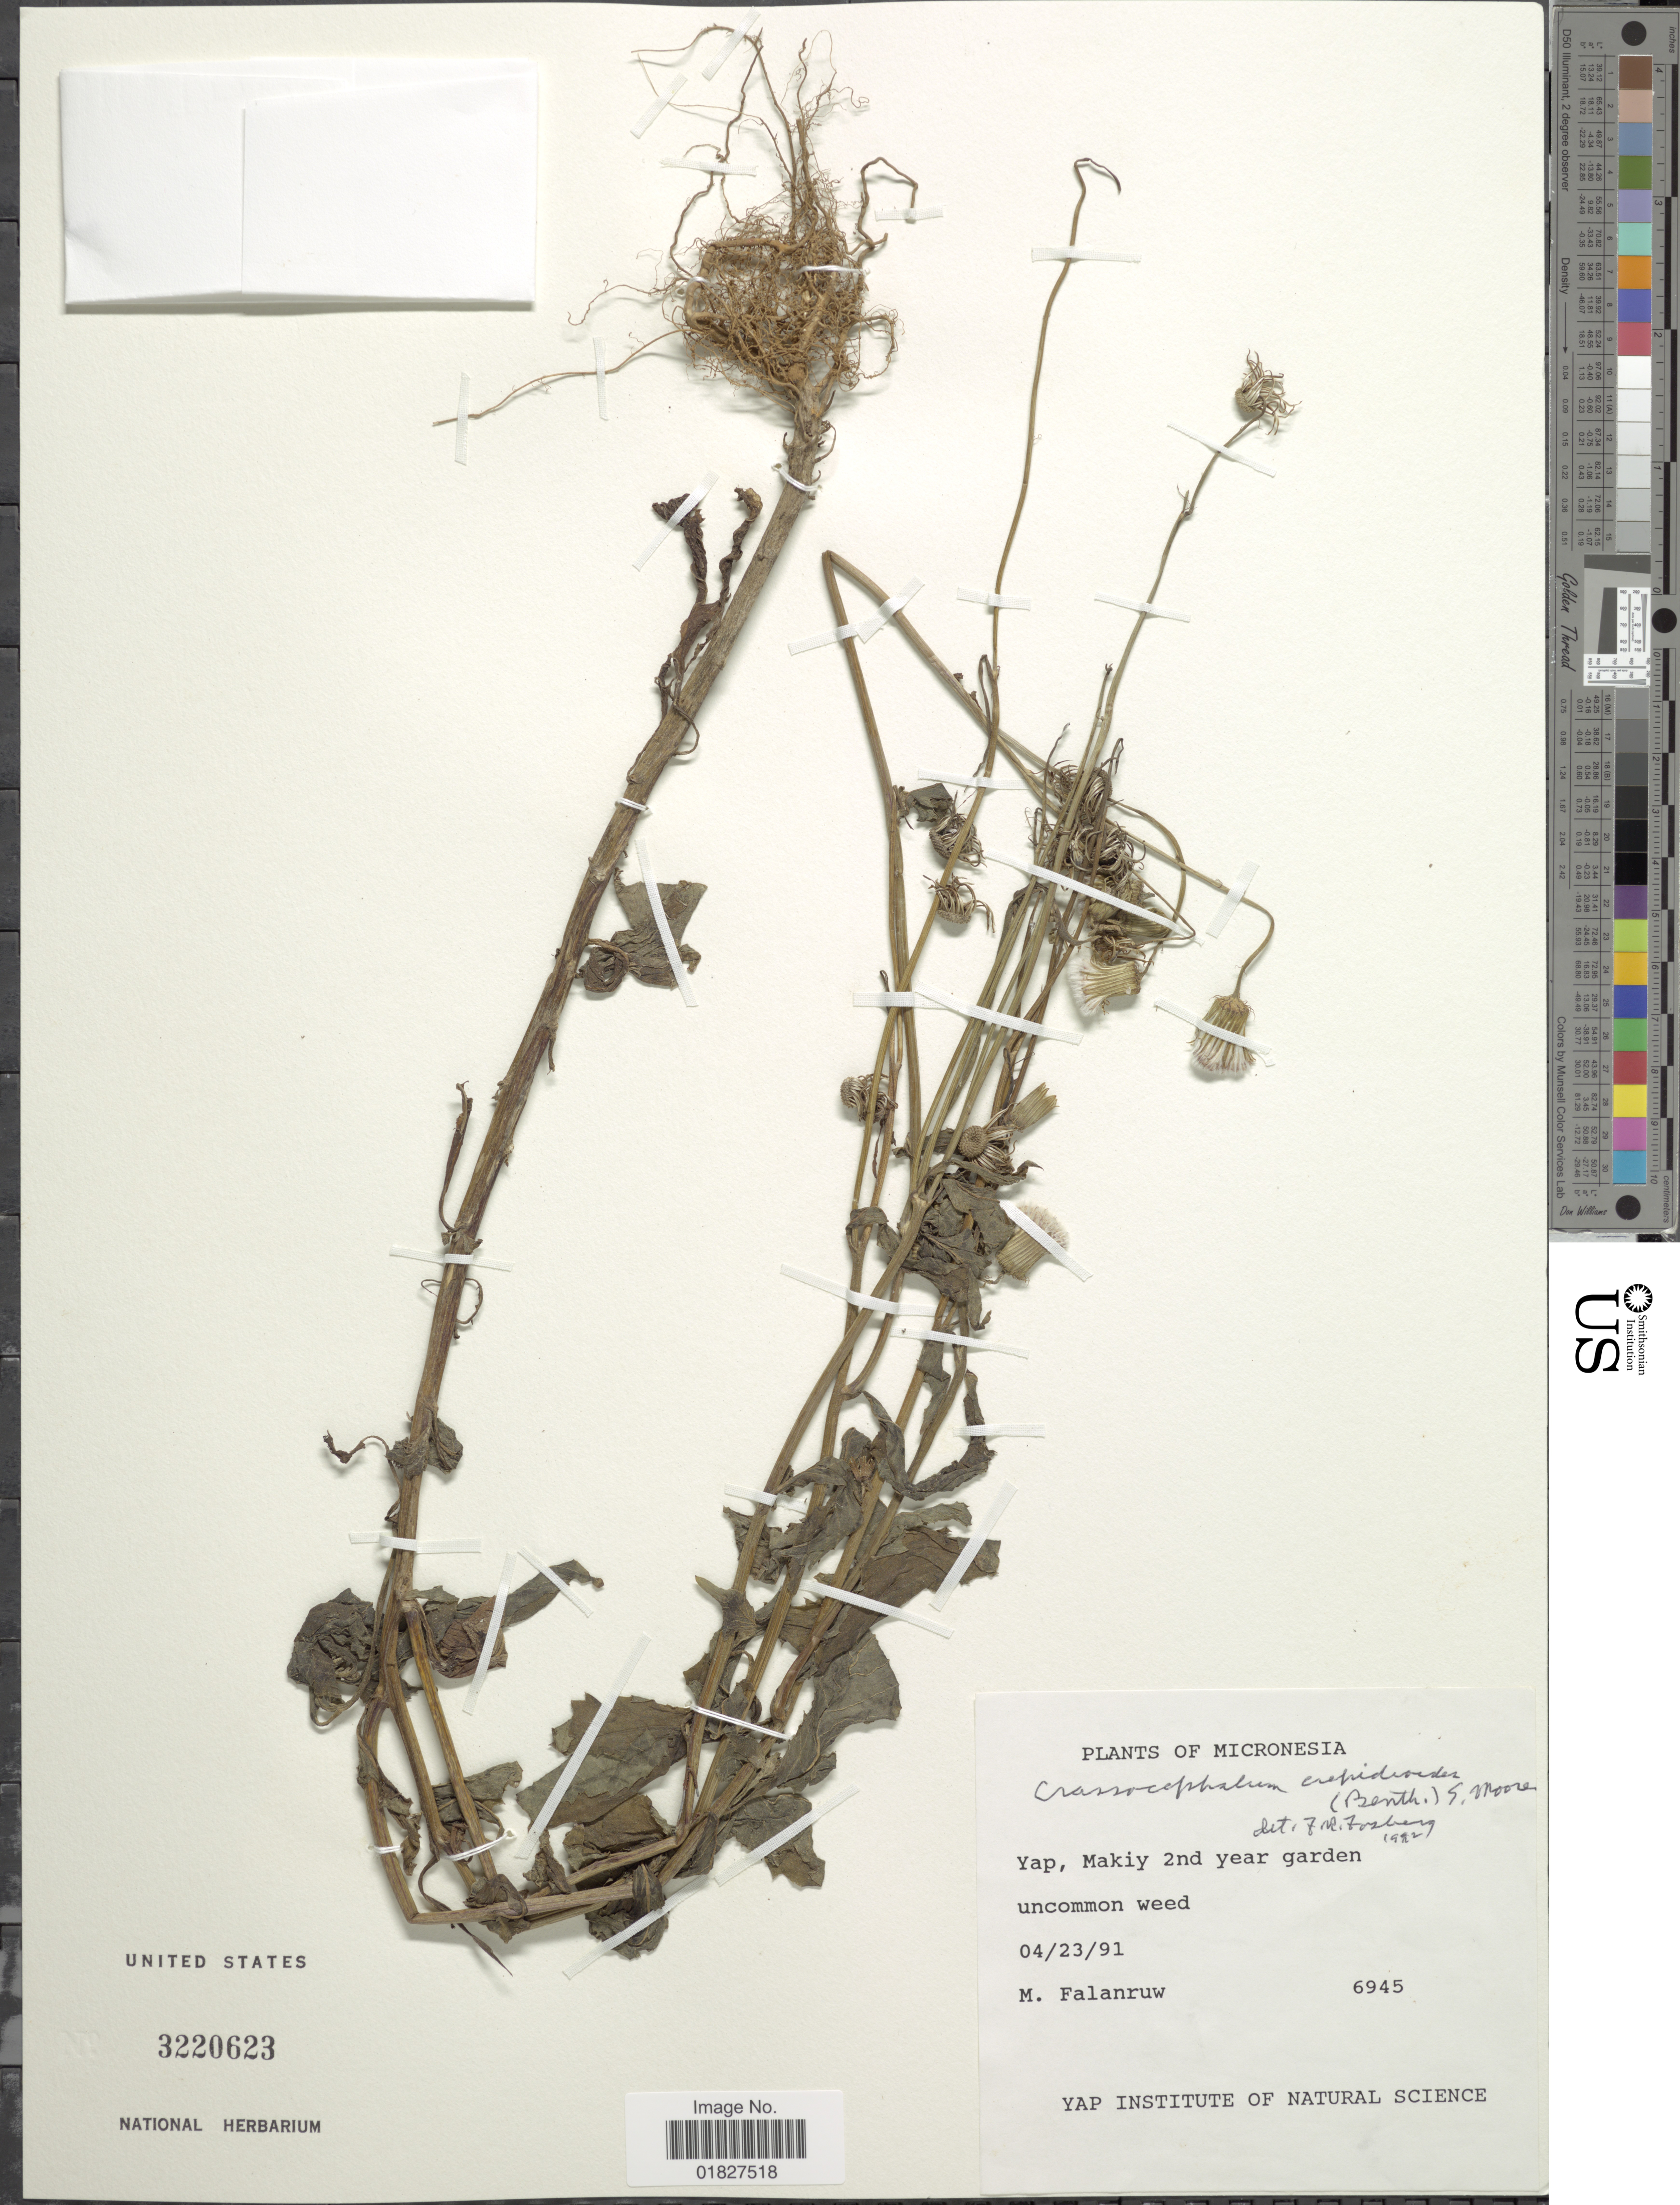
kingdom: Plantae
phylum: Tracheophyta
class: Magnoliopsida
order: Asterales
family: Asteraceae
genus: Crassocephalum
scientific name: Crassocephalum crepidioides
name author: (Benth.) S. Moore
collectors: M. Falanruw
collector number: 6945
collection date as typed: Transcribed d/m/y: 23/4/91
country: Micronesia, Federated States of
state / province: Yap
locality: Makiy 2nd year garden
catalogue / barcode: US 3220623